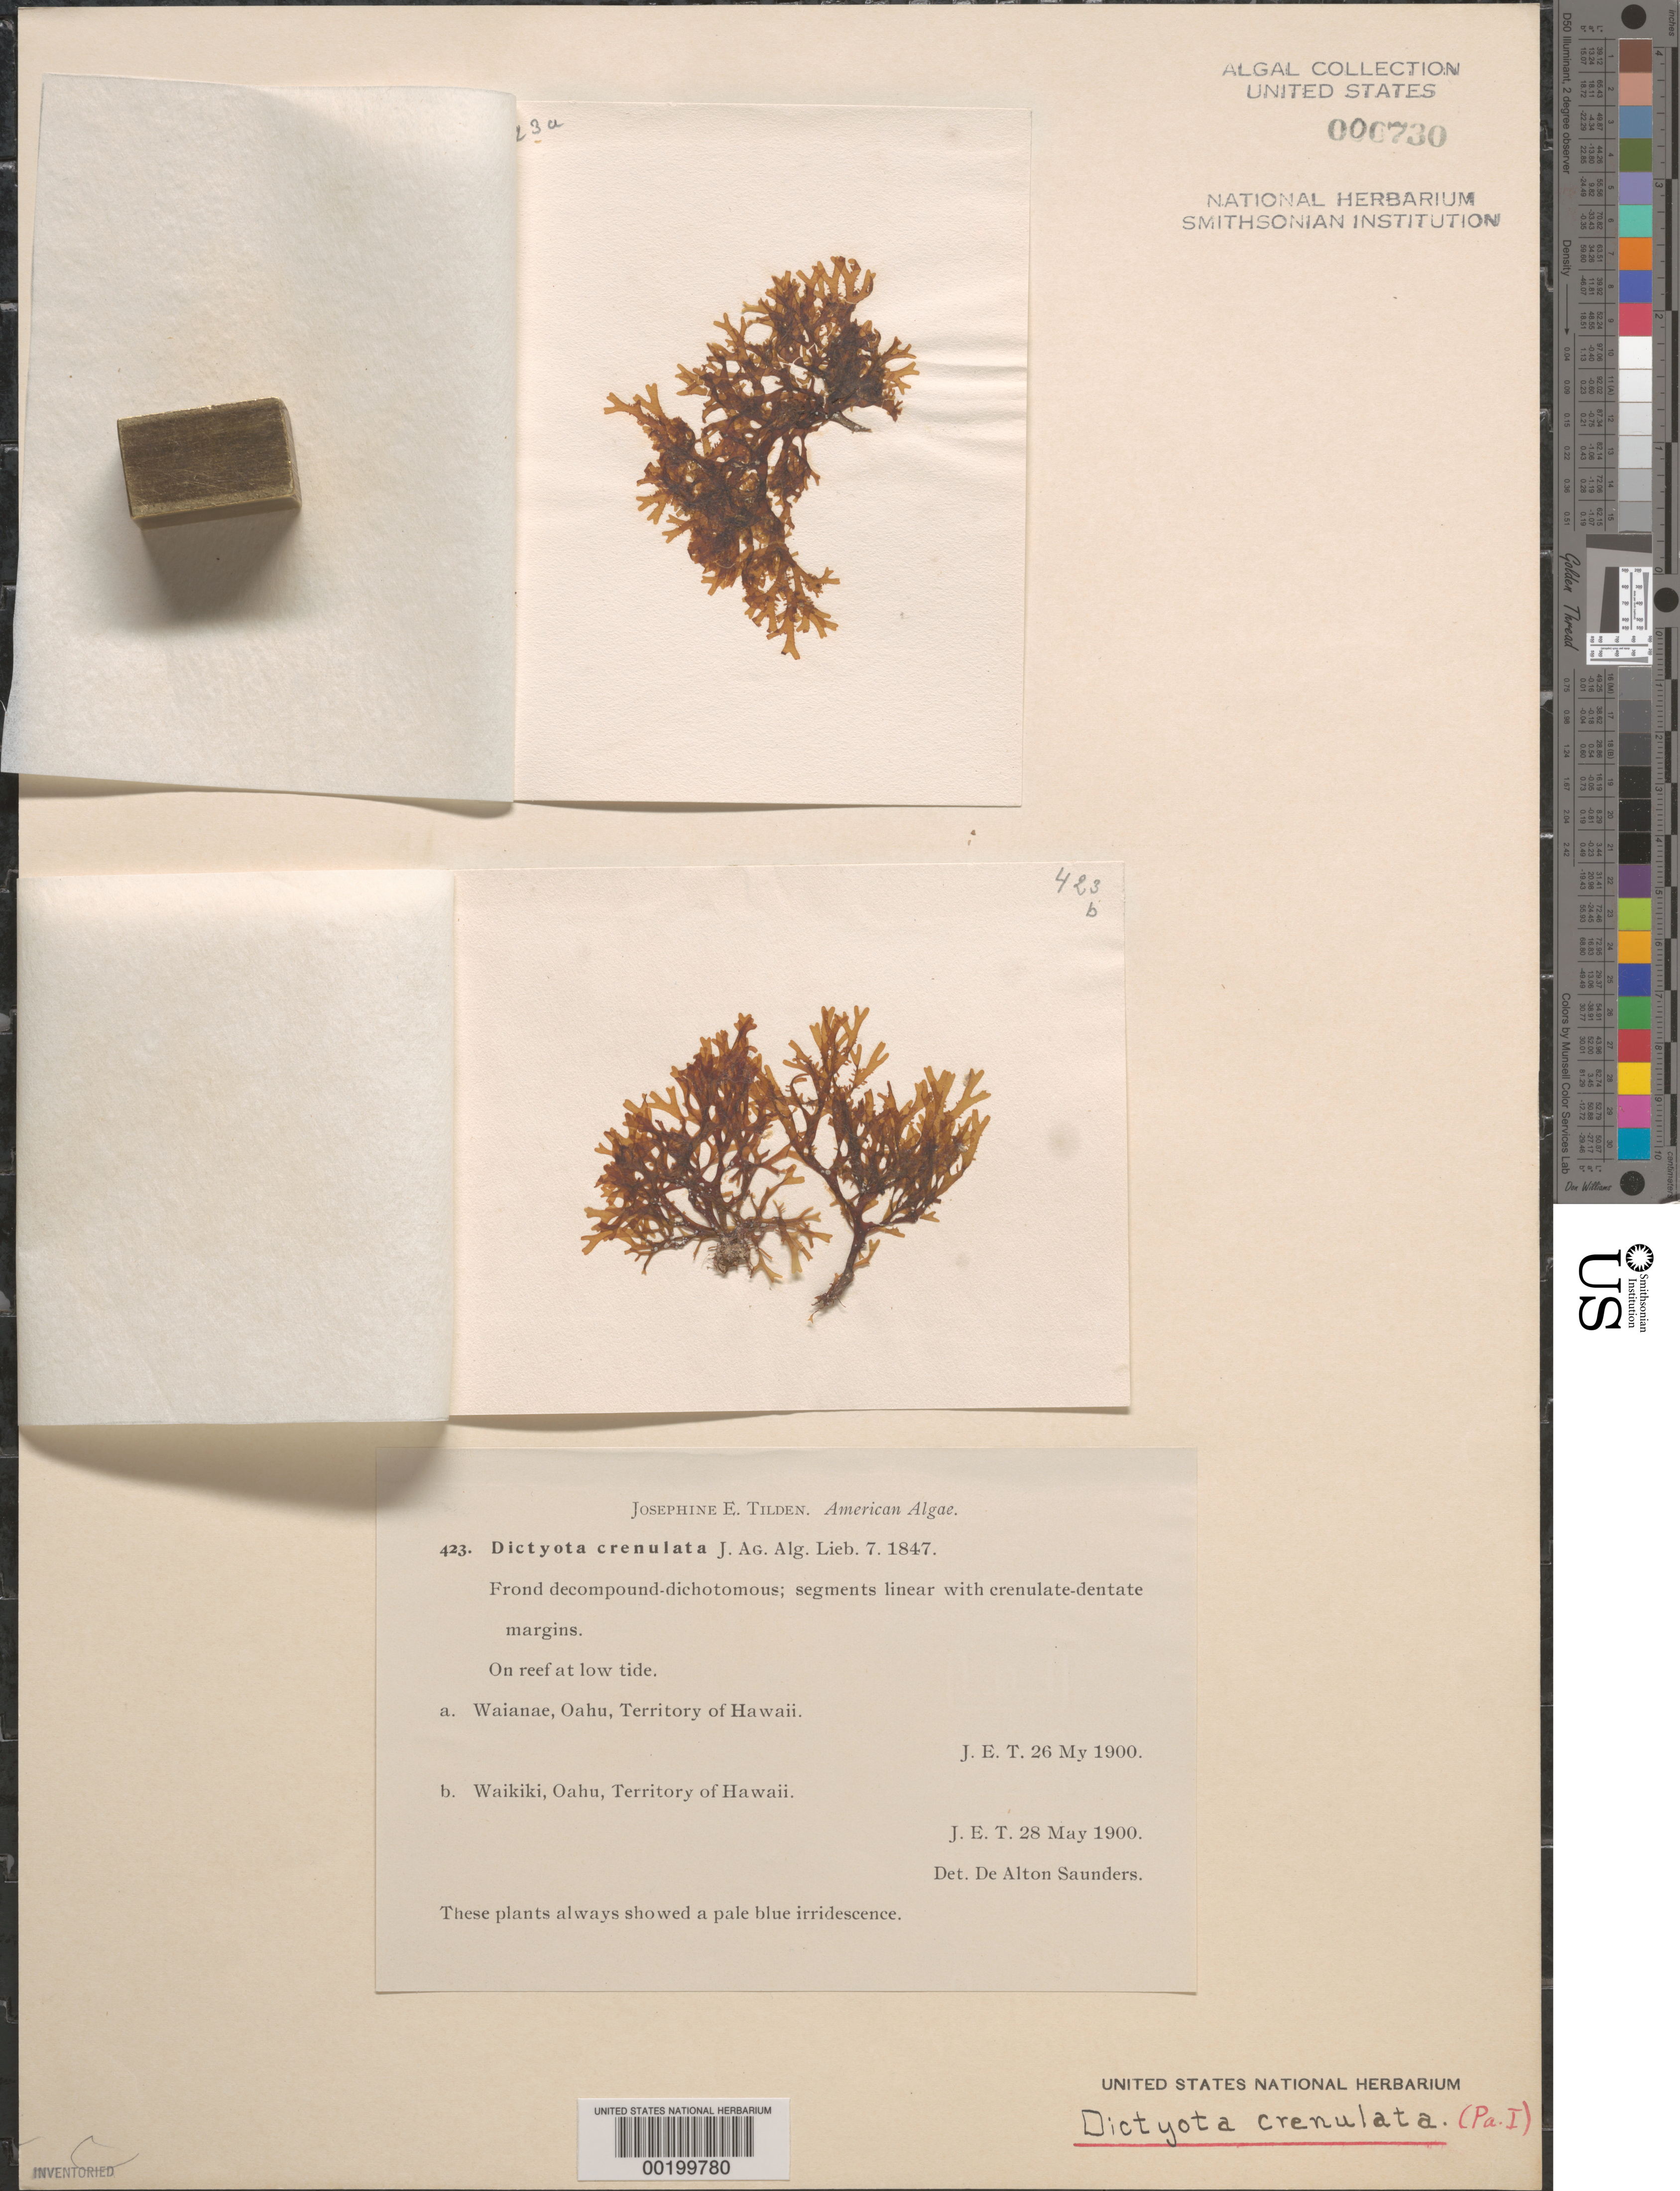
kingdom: Chromista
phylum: Ochrophyta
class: Phaeophyceae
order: Dictyotales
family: Dictyotaceae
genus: Dictyota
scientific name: Dictyota crenulata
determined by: Saunders, D. A.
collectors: J. E. Tilden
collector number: JET 423A & JET 423B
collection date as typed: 26 May 1900 AND 28 May 1900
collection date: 1900-05-26,1900-05-28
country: United States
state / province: Hawaii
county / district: Honolulu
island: Oahu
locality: Waianae and Waikiki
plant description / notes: Tilden, American Algae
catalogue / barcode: US 730